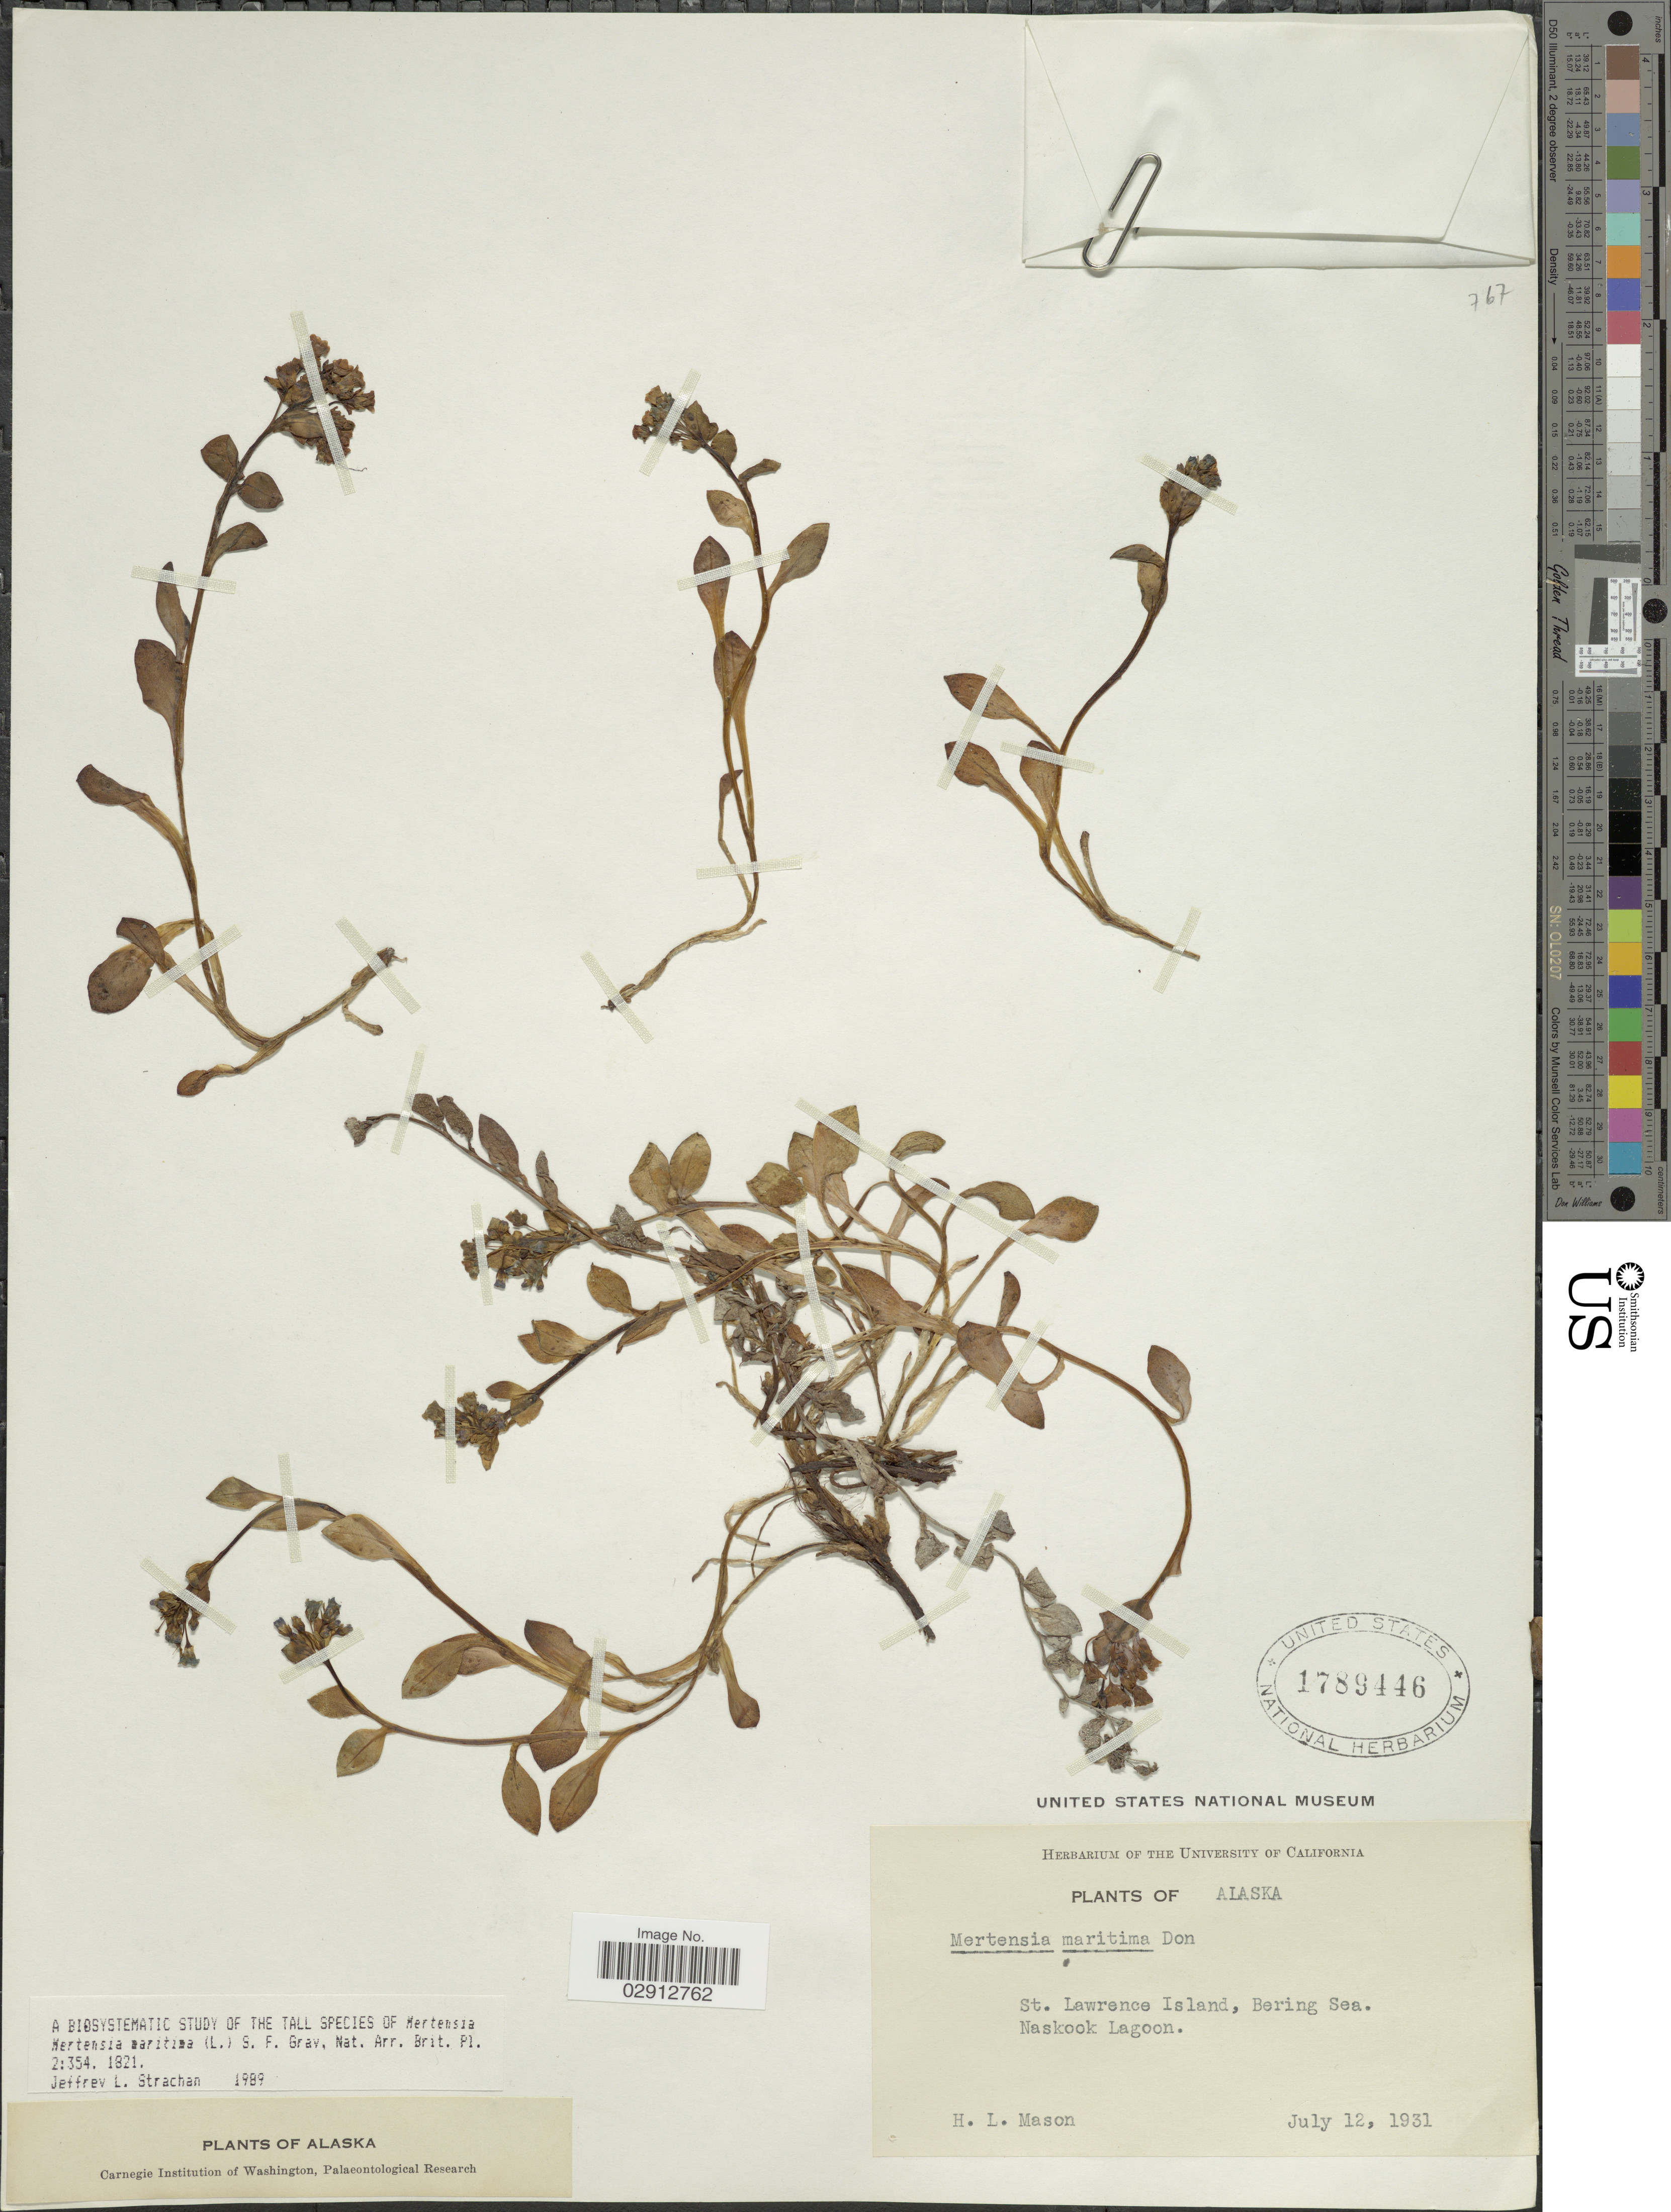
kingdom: Plantae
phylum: Tracheophyta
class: Magnoliopsida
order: Boraginales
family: Boraginaceae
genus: Mertensia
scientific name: Mertensia maritima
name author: (L.) S.F. Gray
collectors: H. L. Mason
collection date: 1931-07-12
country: United States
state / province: Alaska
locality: St. Lawrence Island, Bering Sea. Naskook Lagoon.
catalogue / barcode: US 1789446